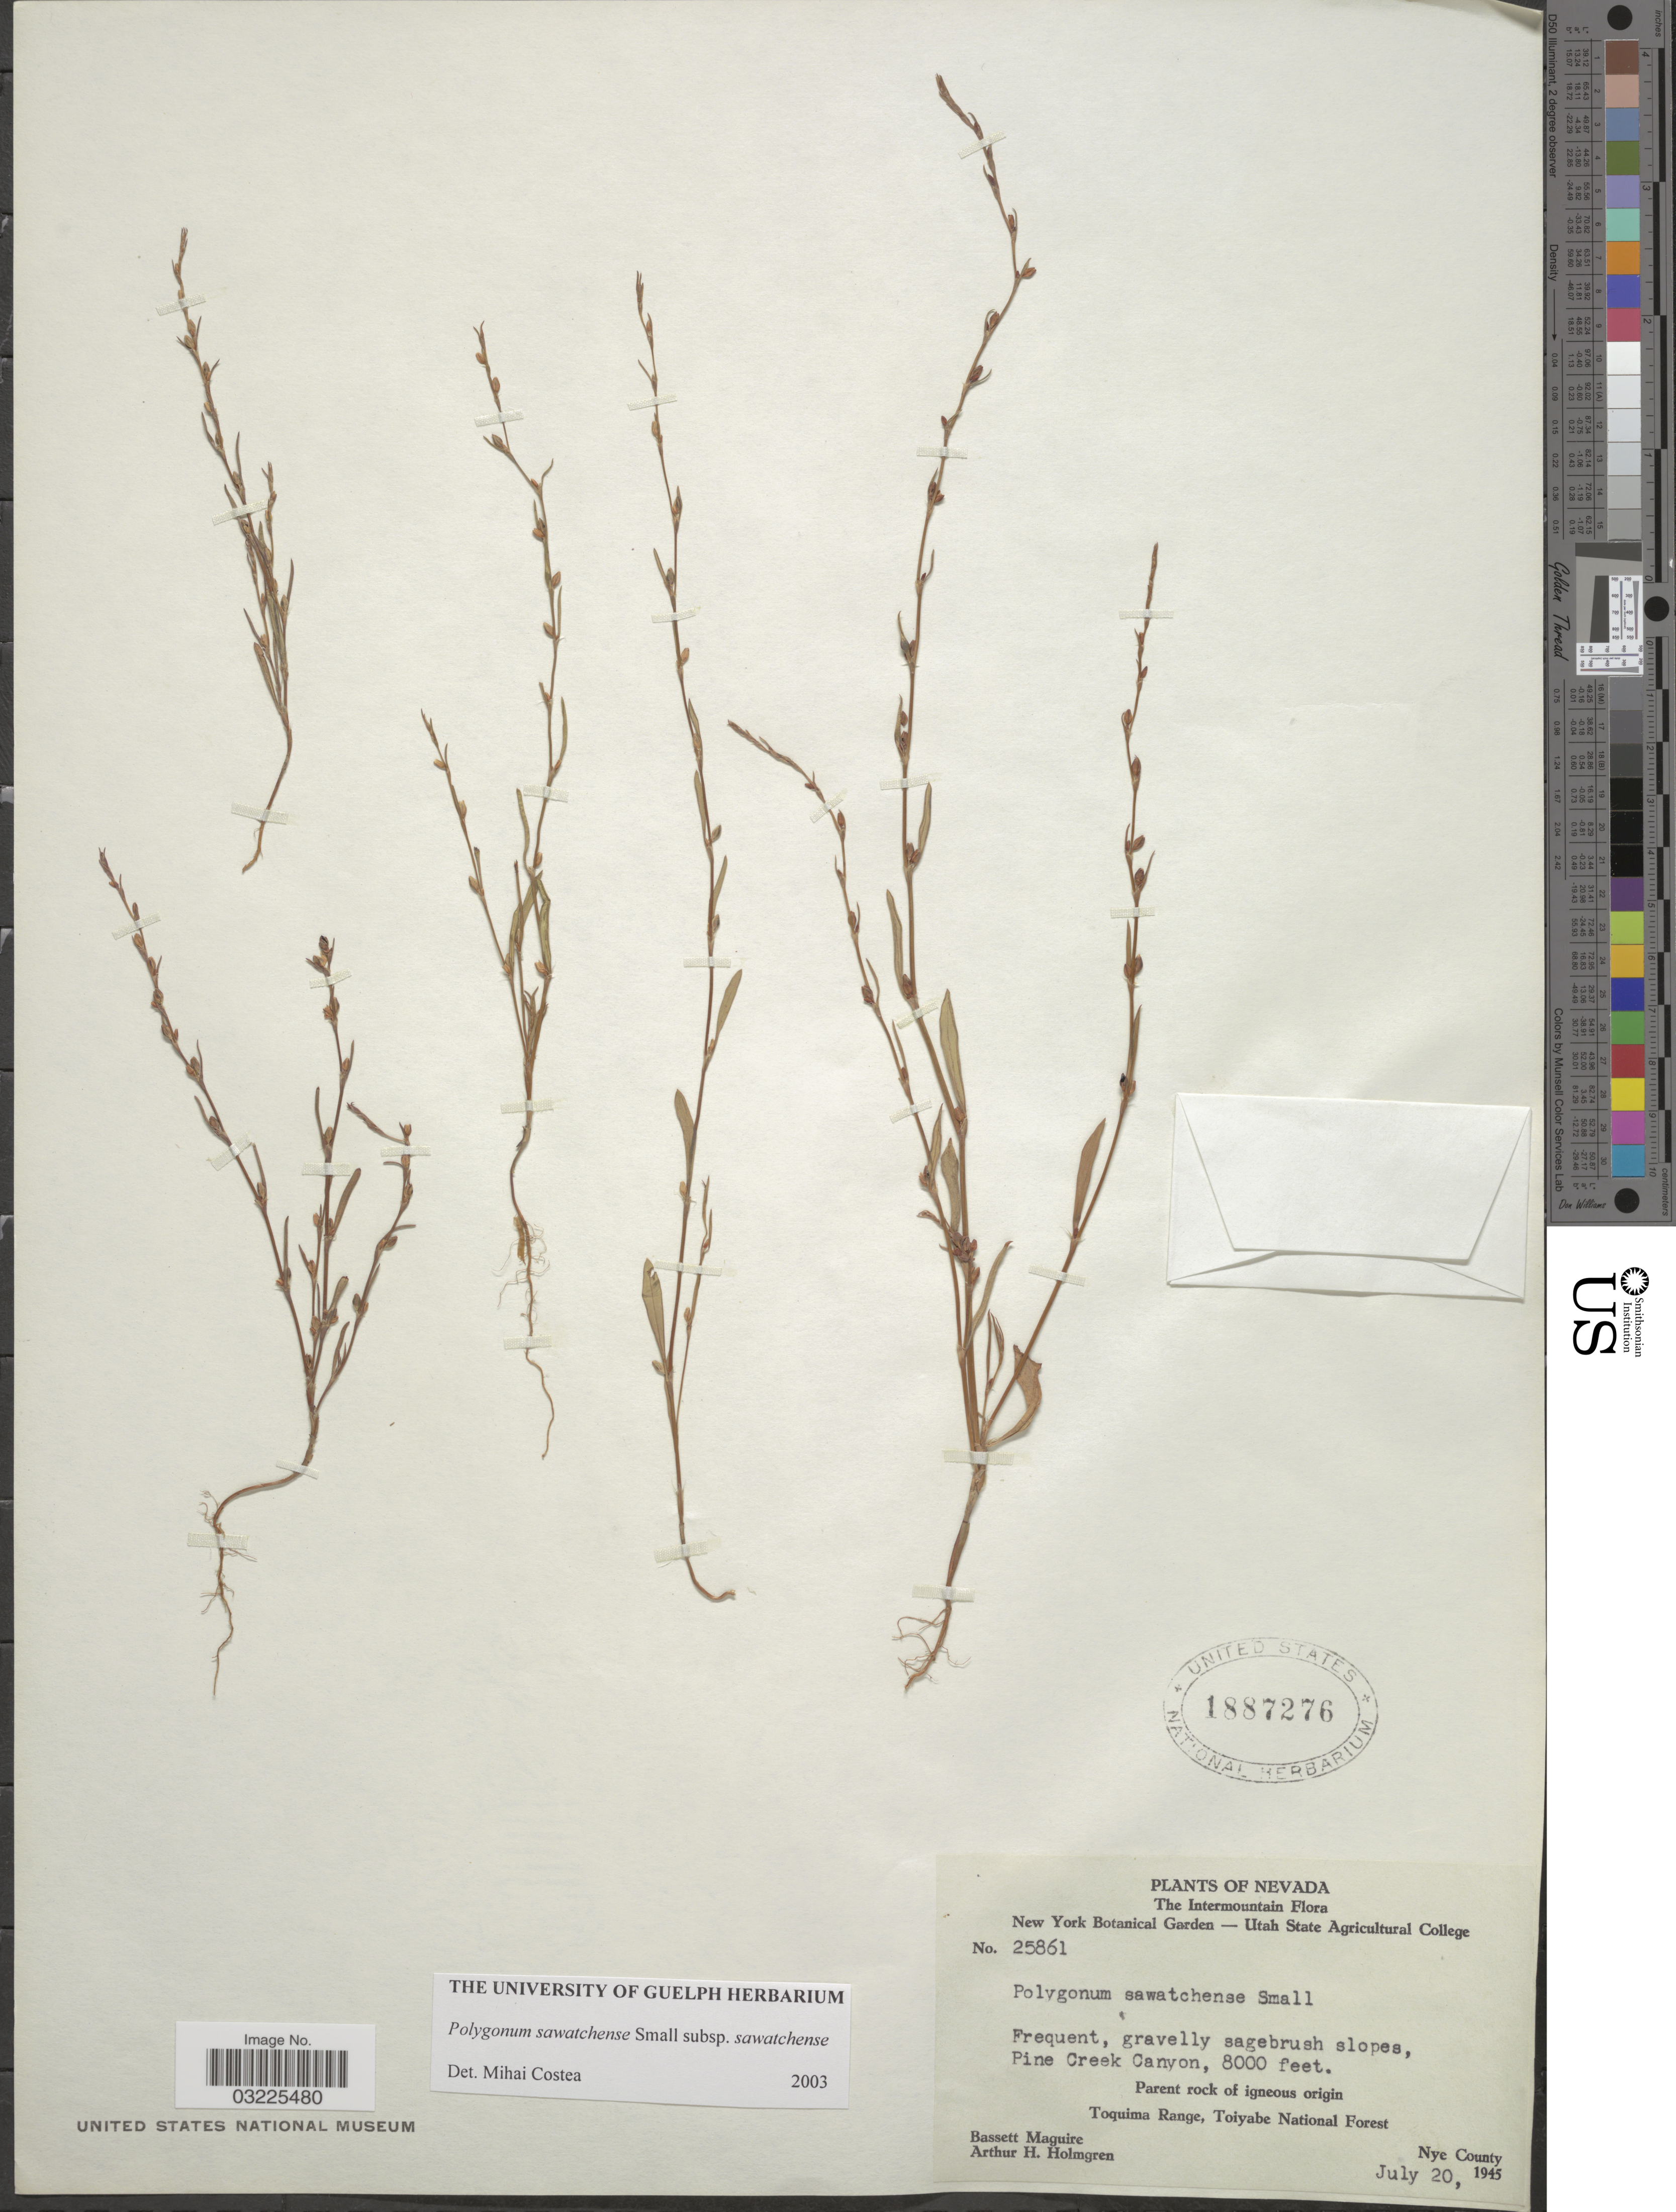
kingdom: Plantae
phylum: Tracheophyta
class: Magnoliopsida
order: Caryophyllales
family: Polygonaceae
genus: Polygonum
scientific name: Polygonum sawatchense subsp. sawatchense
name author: Small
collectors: B. Maguire & A. H. Holmgren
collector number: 25861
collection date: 1945-07-20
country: United States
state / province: Nevada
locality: The Intermountain. Pine Creek Canyon. Parent rock of igneous origin. Toquima Range, Toiyabe National Forest. Nye County.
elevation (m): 2438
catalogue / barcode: US 1887276